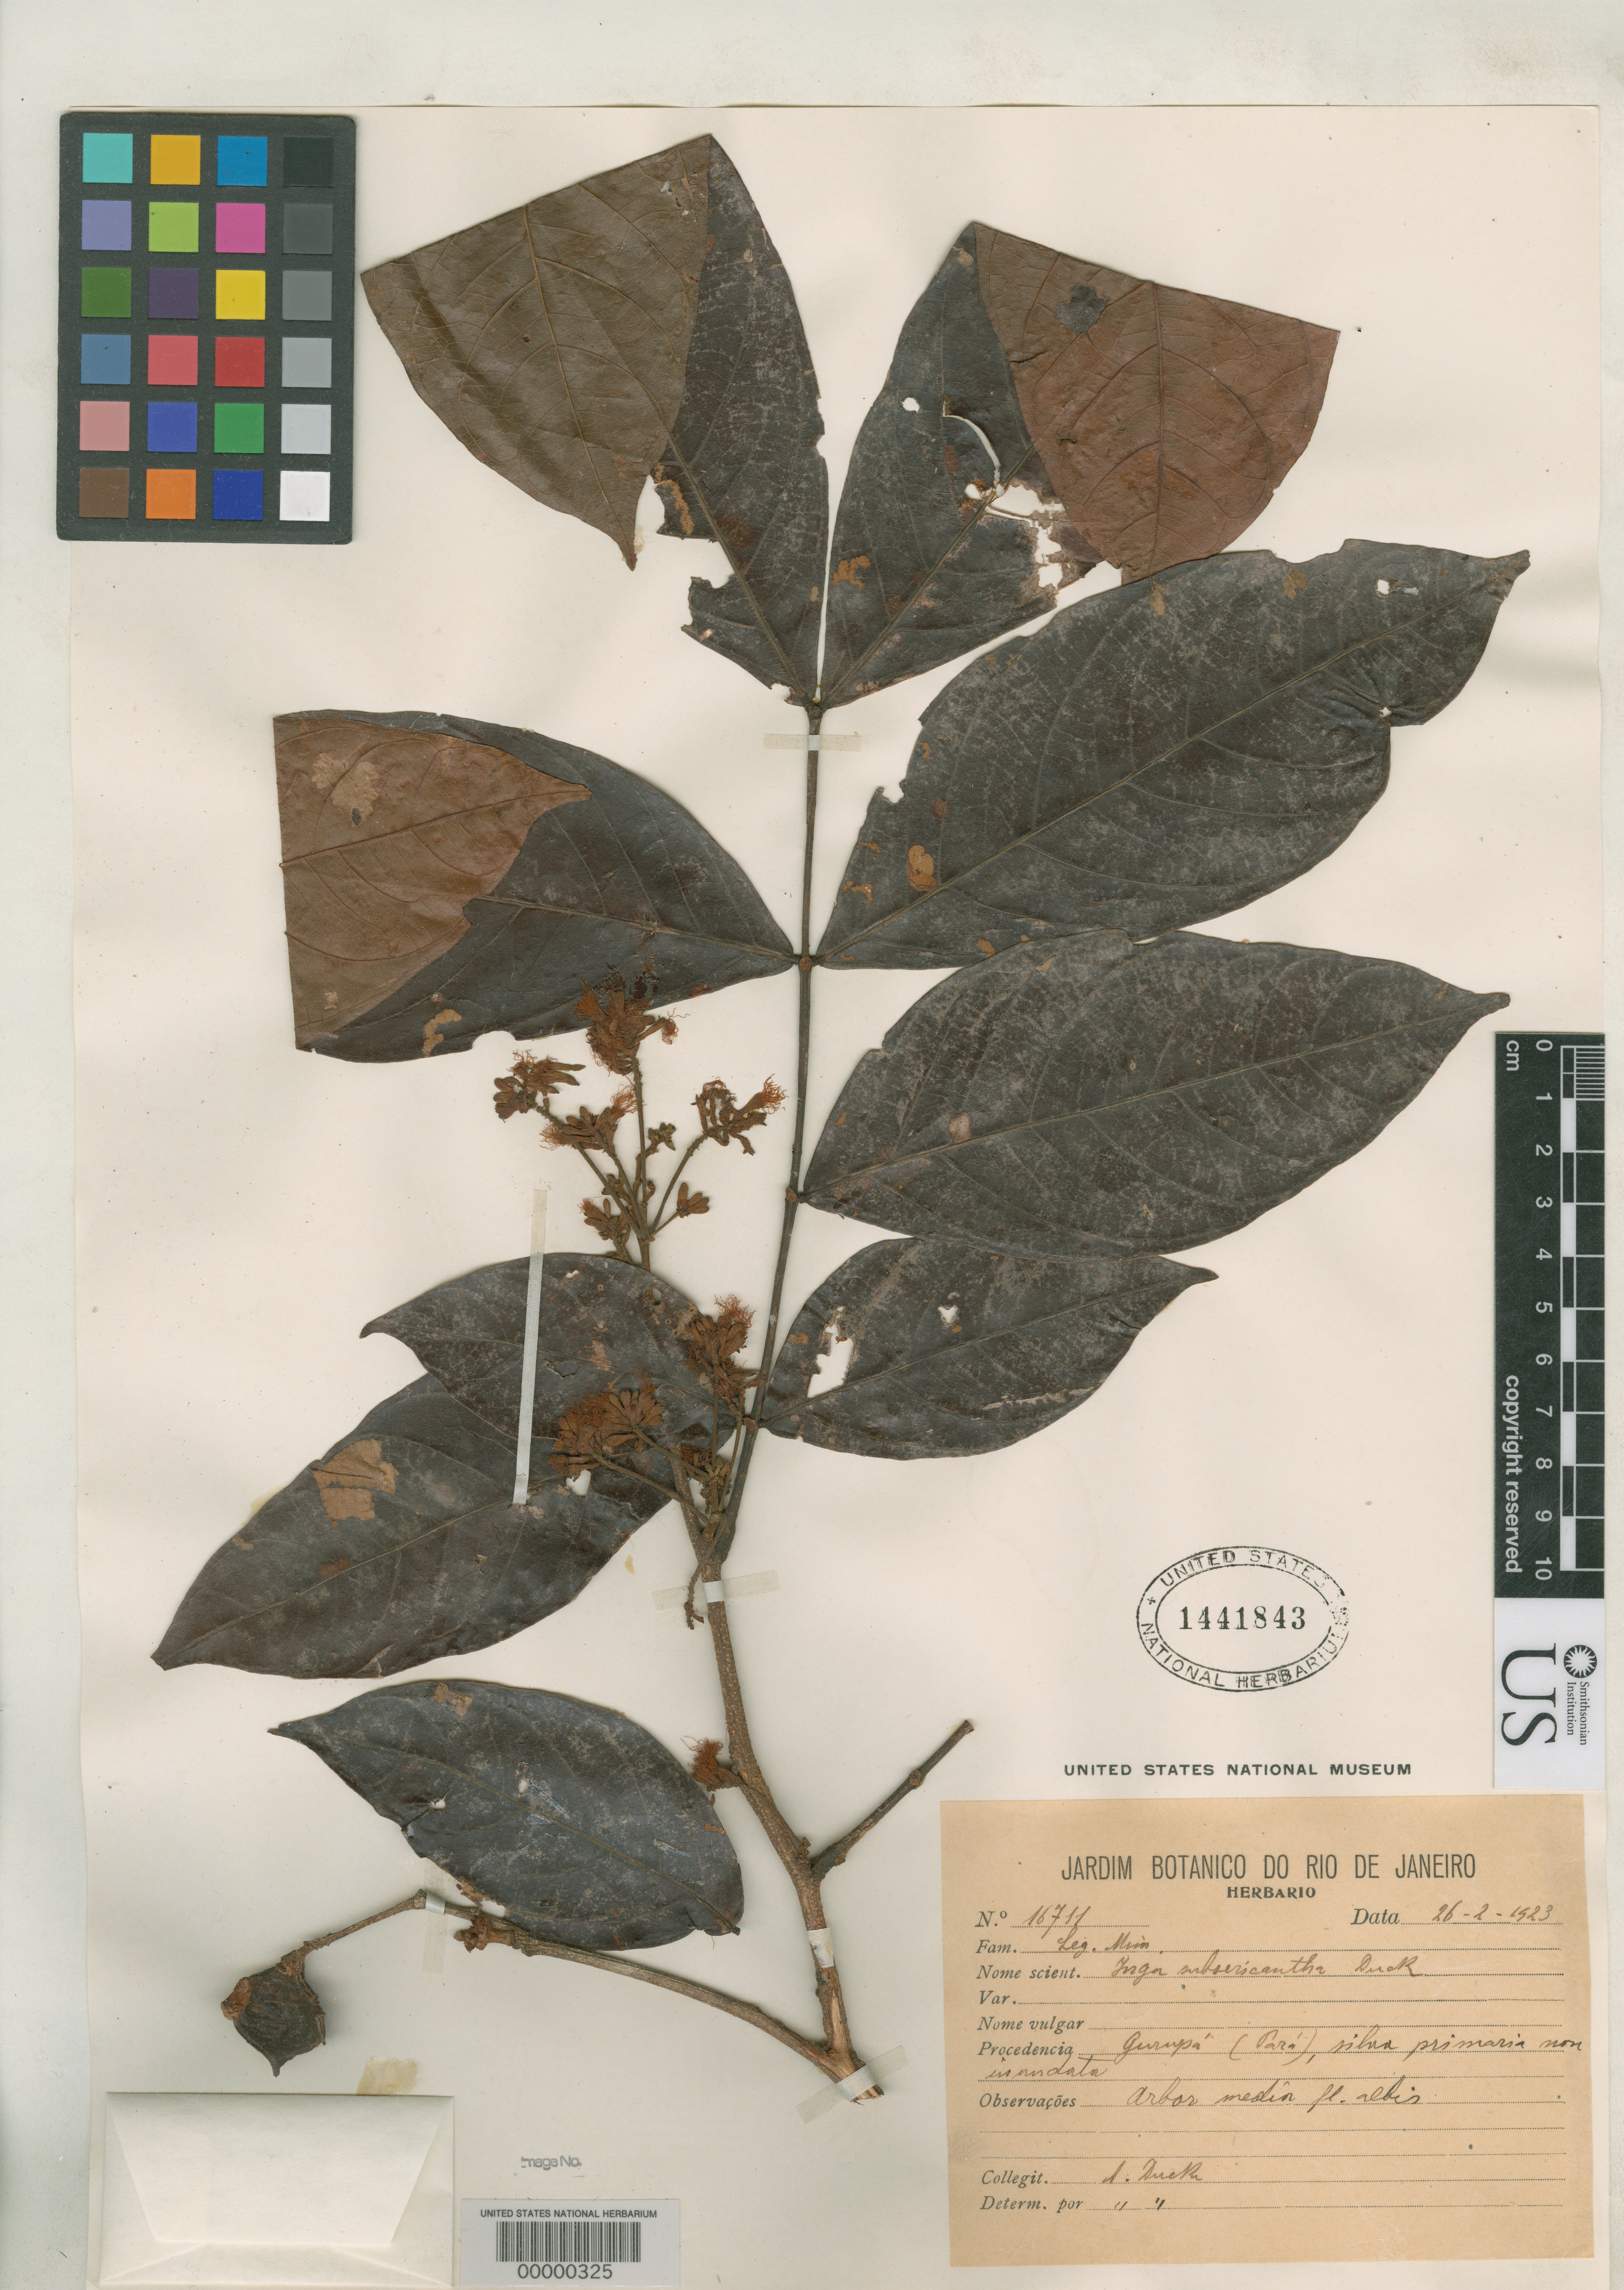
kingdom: Plantae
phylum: Tracheophyta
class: Magnoliopsida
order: Fabales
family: Fabaceae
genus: Inga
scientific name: Inga subsericantha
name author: Ducke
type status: Isosyntype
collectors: A. Ducke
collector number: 16711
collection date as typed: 26 Feb 1923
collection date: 1923-02-26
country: Brazil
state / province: Pará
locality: Gurupa.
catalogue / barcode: US 1441843